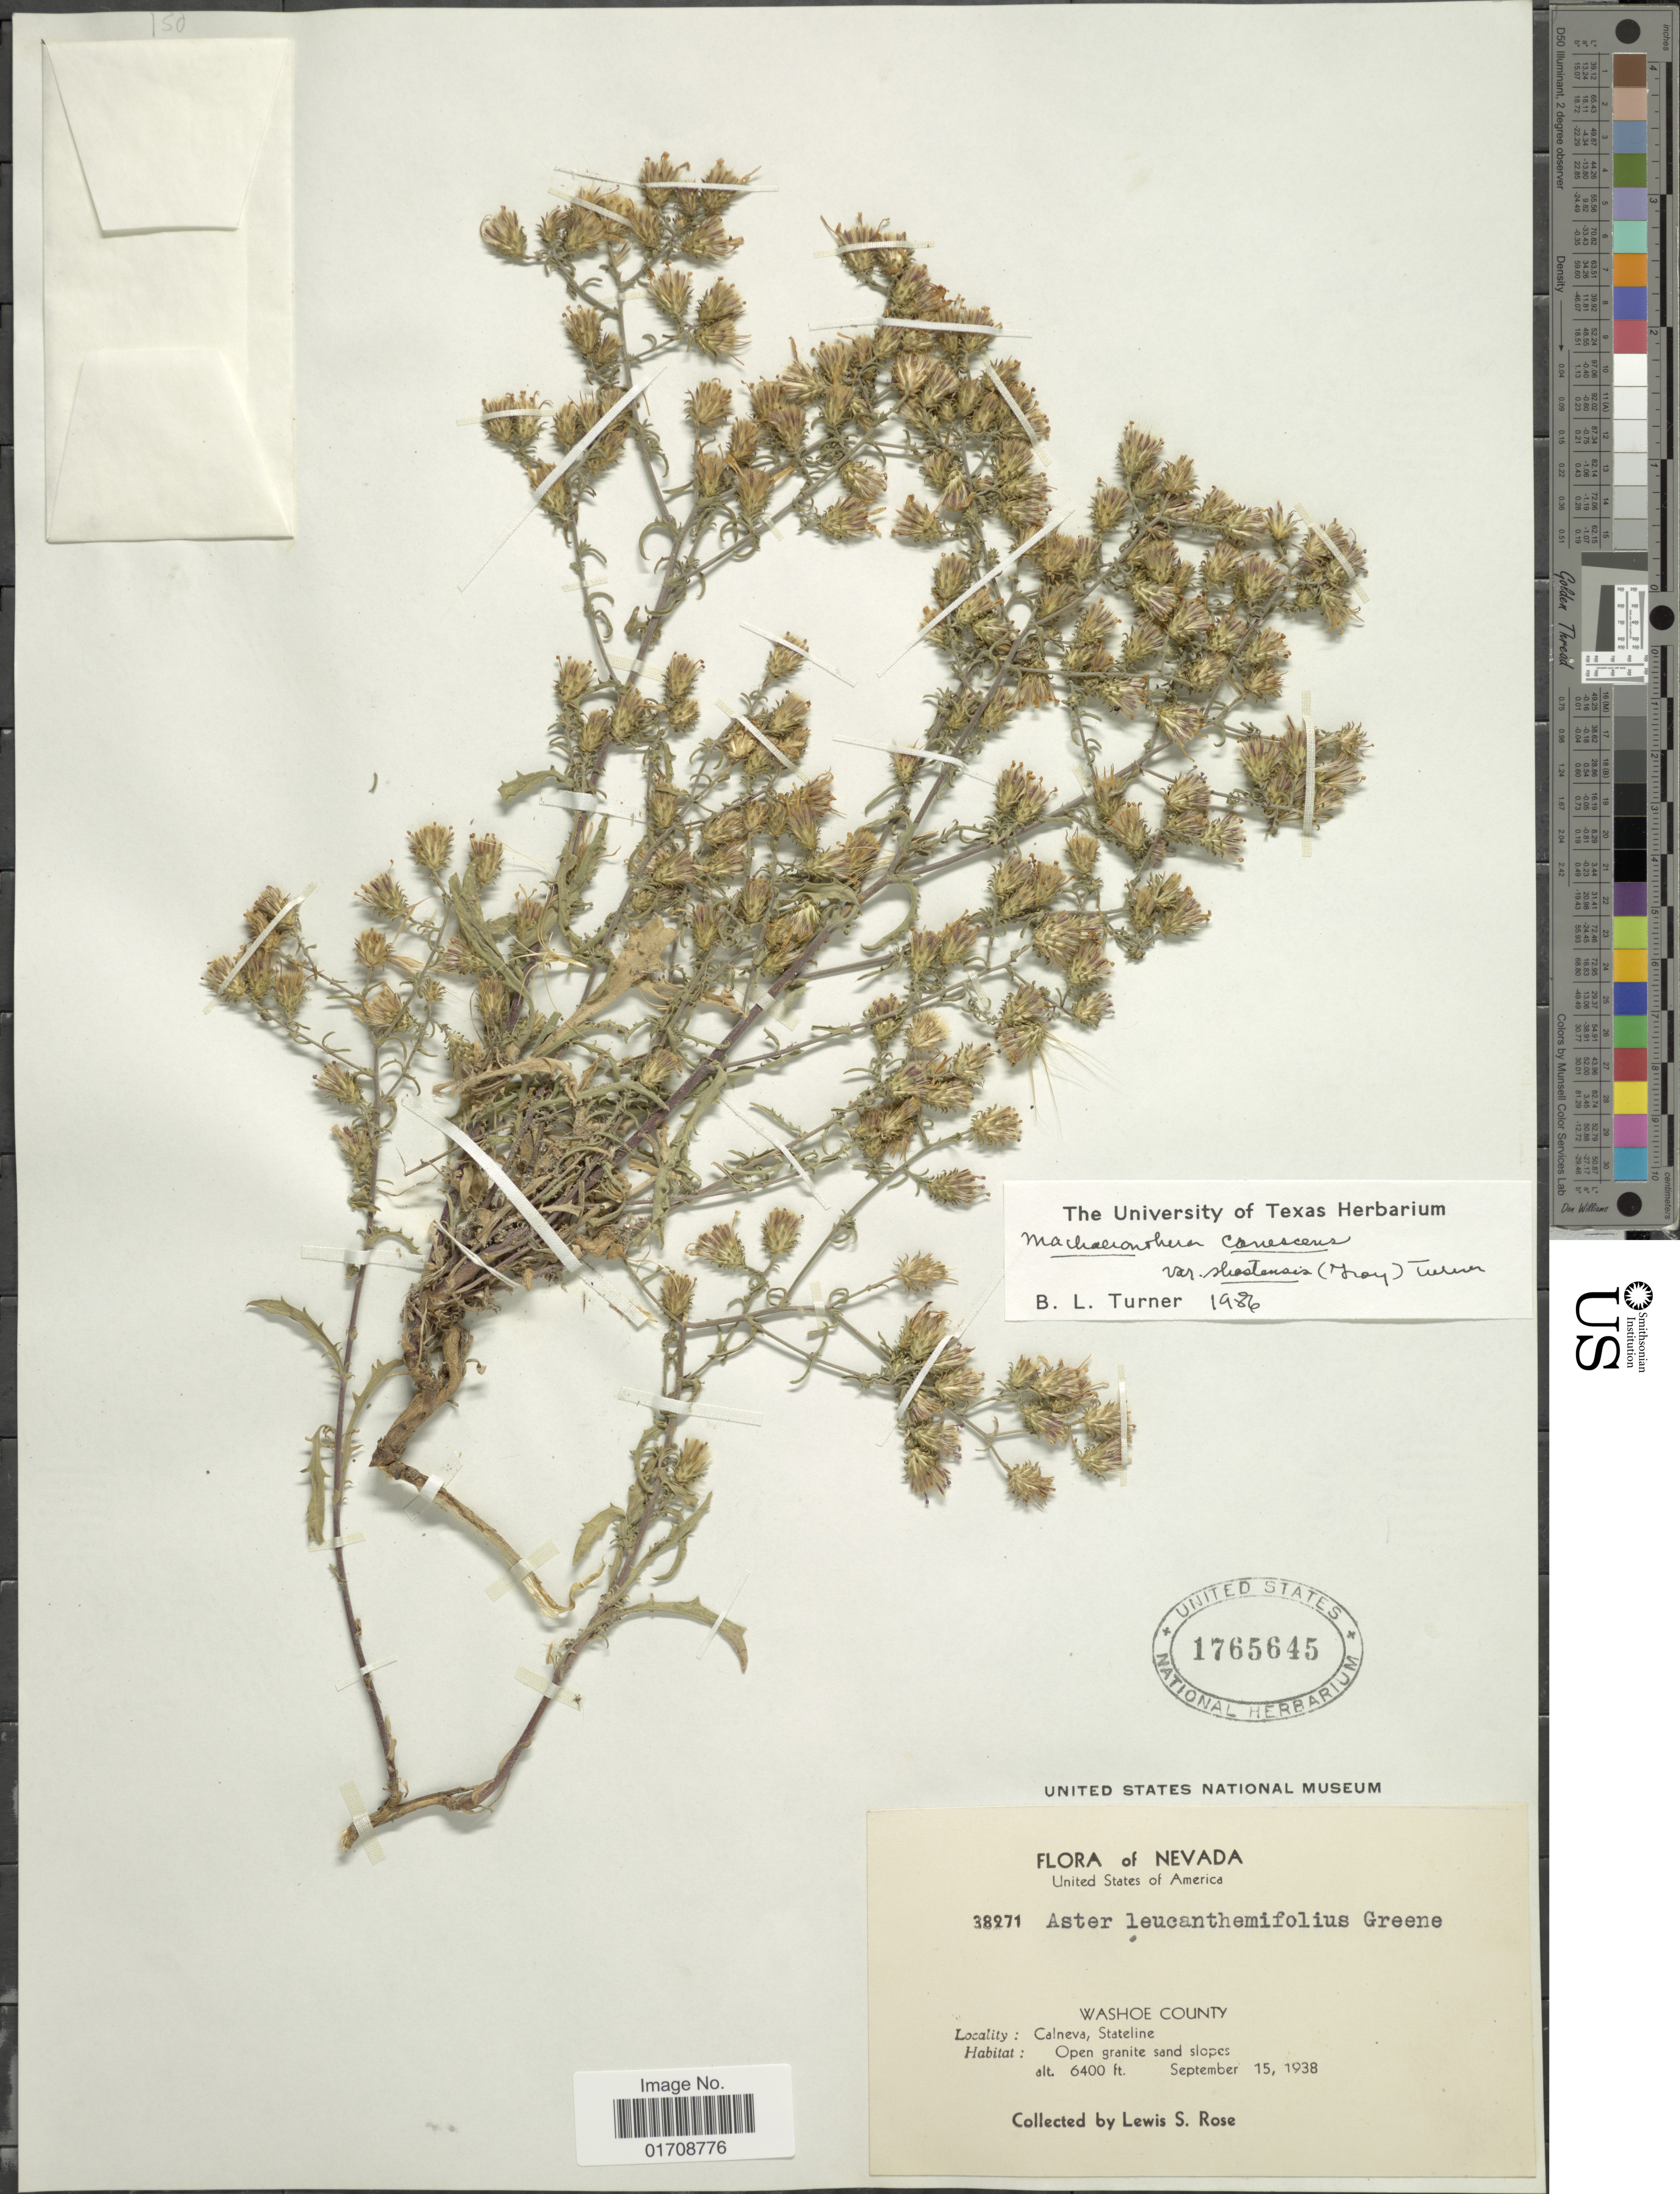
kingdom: Plantae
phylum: Tracheophyta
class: Magnoliopsida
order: Asterales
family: Asteraceae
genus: Machaeranthera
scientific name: Machaeranthera canescens var. shastensis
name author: (A. Gray) B.L. Turner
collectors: L. S. Rose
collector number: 38971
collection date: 1938-09-15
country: United States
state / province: Nevada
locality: United States of America, Washoe County, Calneva, Stateline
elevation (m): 1951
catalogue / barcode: US 1765645